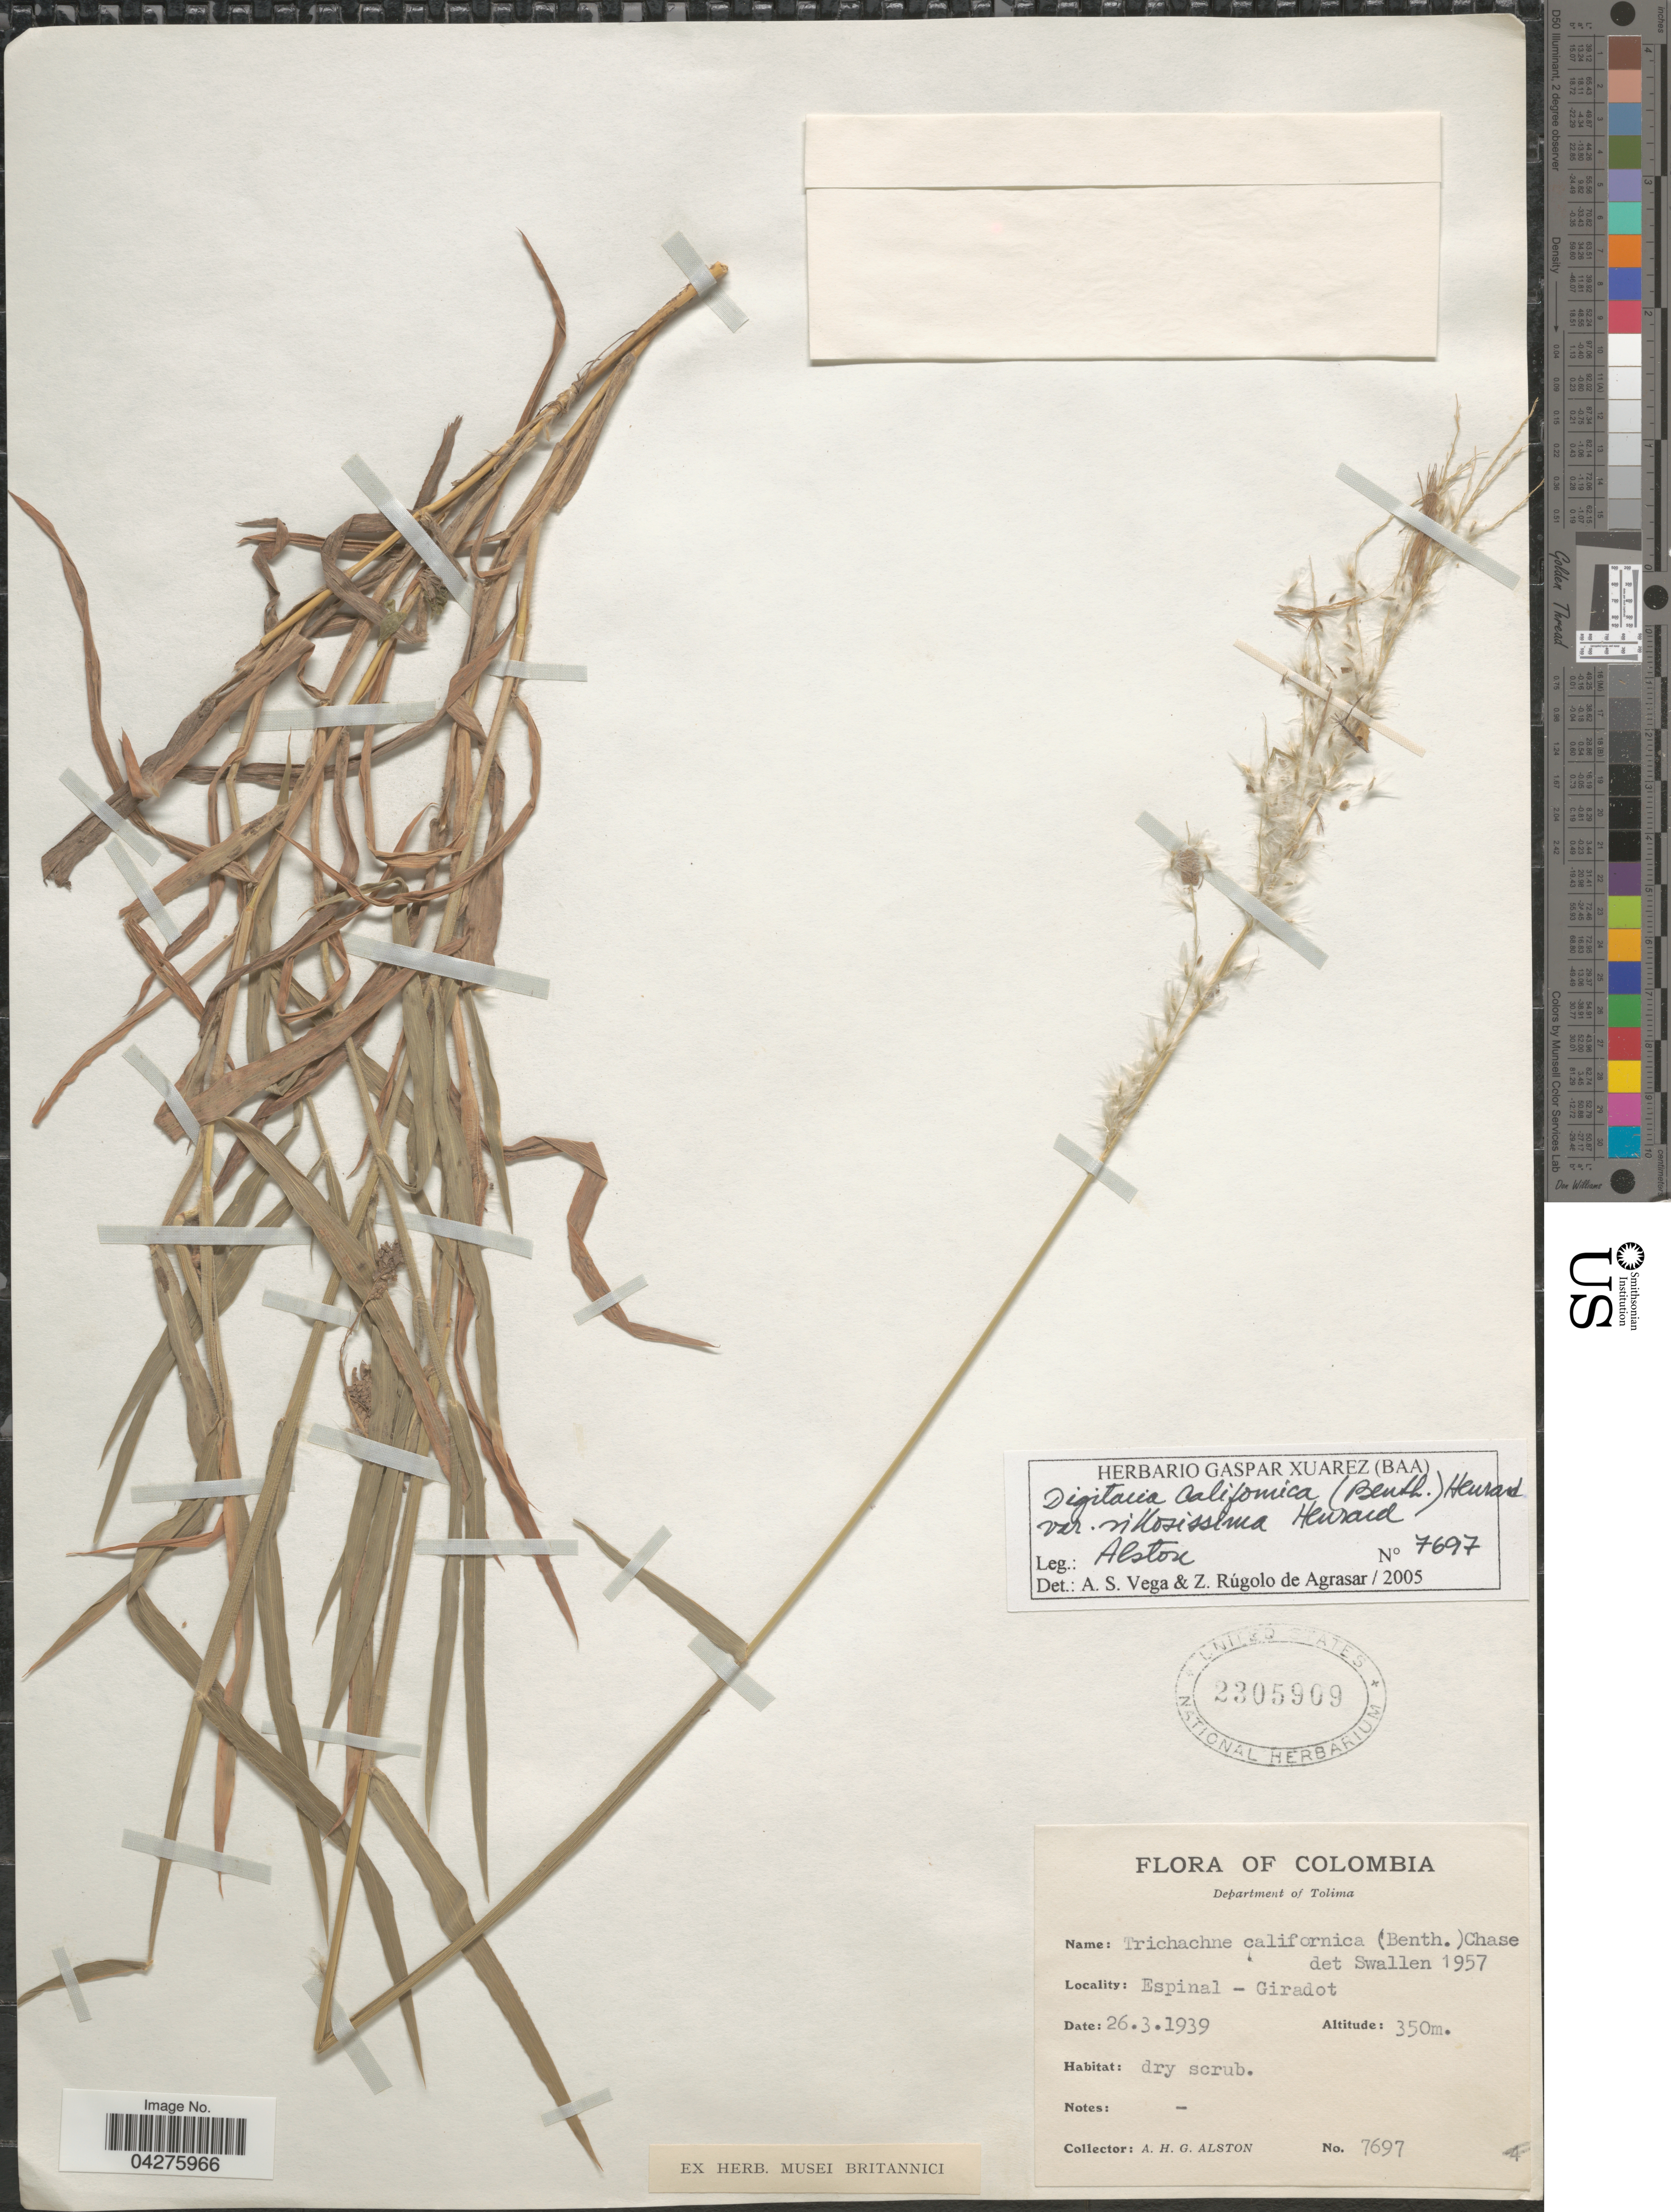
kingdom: Plantae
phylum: Tracheophyta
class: Liliopsida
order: Poales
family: Poaceae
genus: Digitaria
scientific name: Digitaria californica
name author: (Benth.) Henr.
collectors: A. H. Alston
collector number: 7697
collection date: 1939-03-26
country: Colombia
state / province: Tolima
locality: Department of Tolima. Espinal - Giradot.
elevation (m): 350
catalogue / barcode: US 2305909